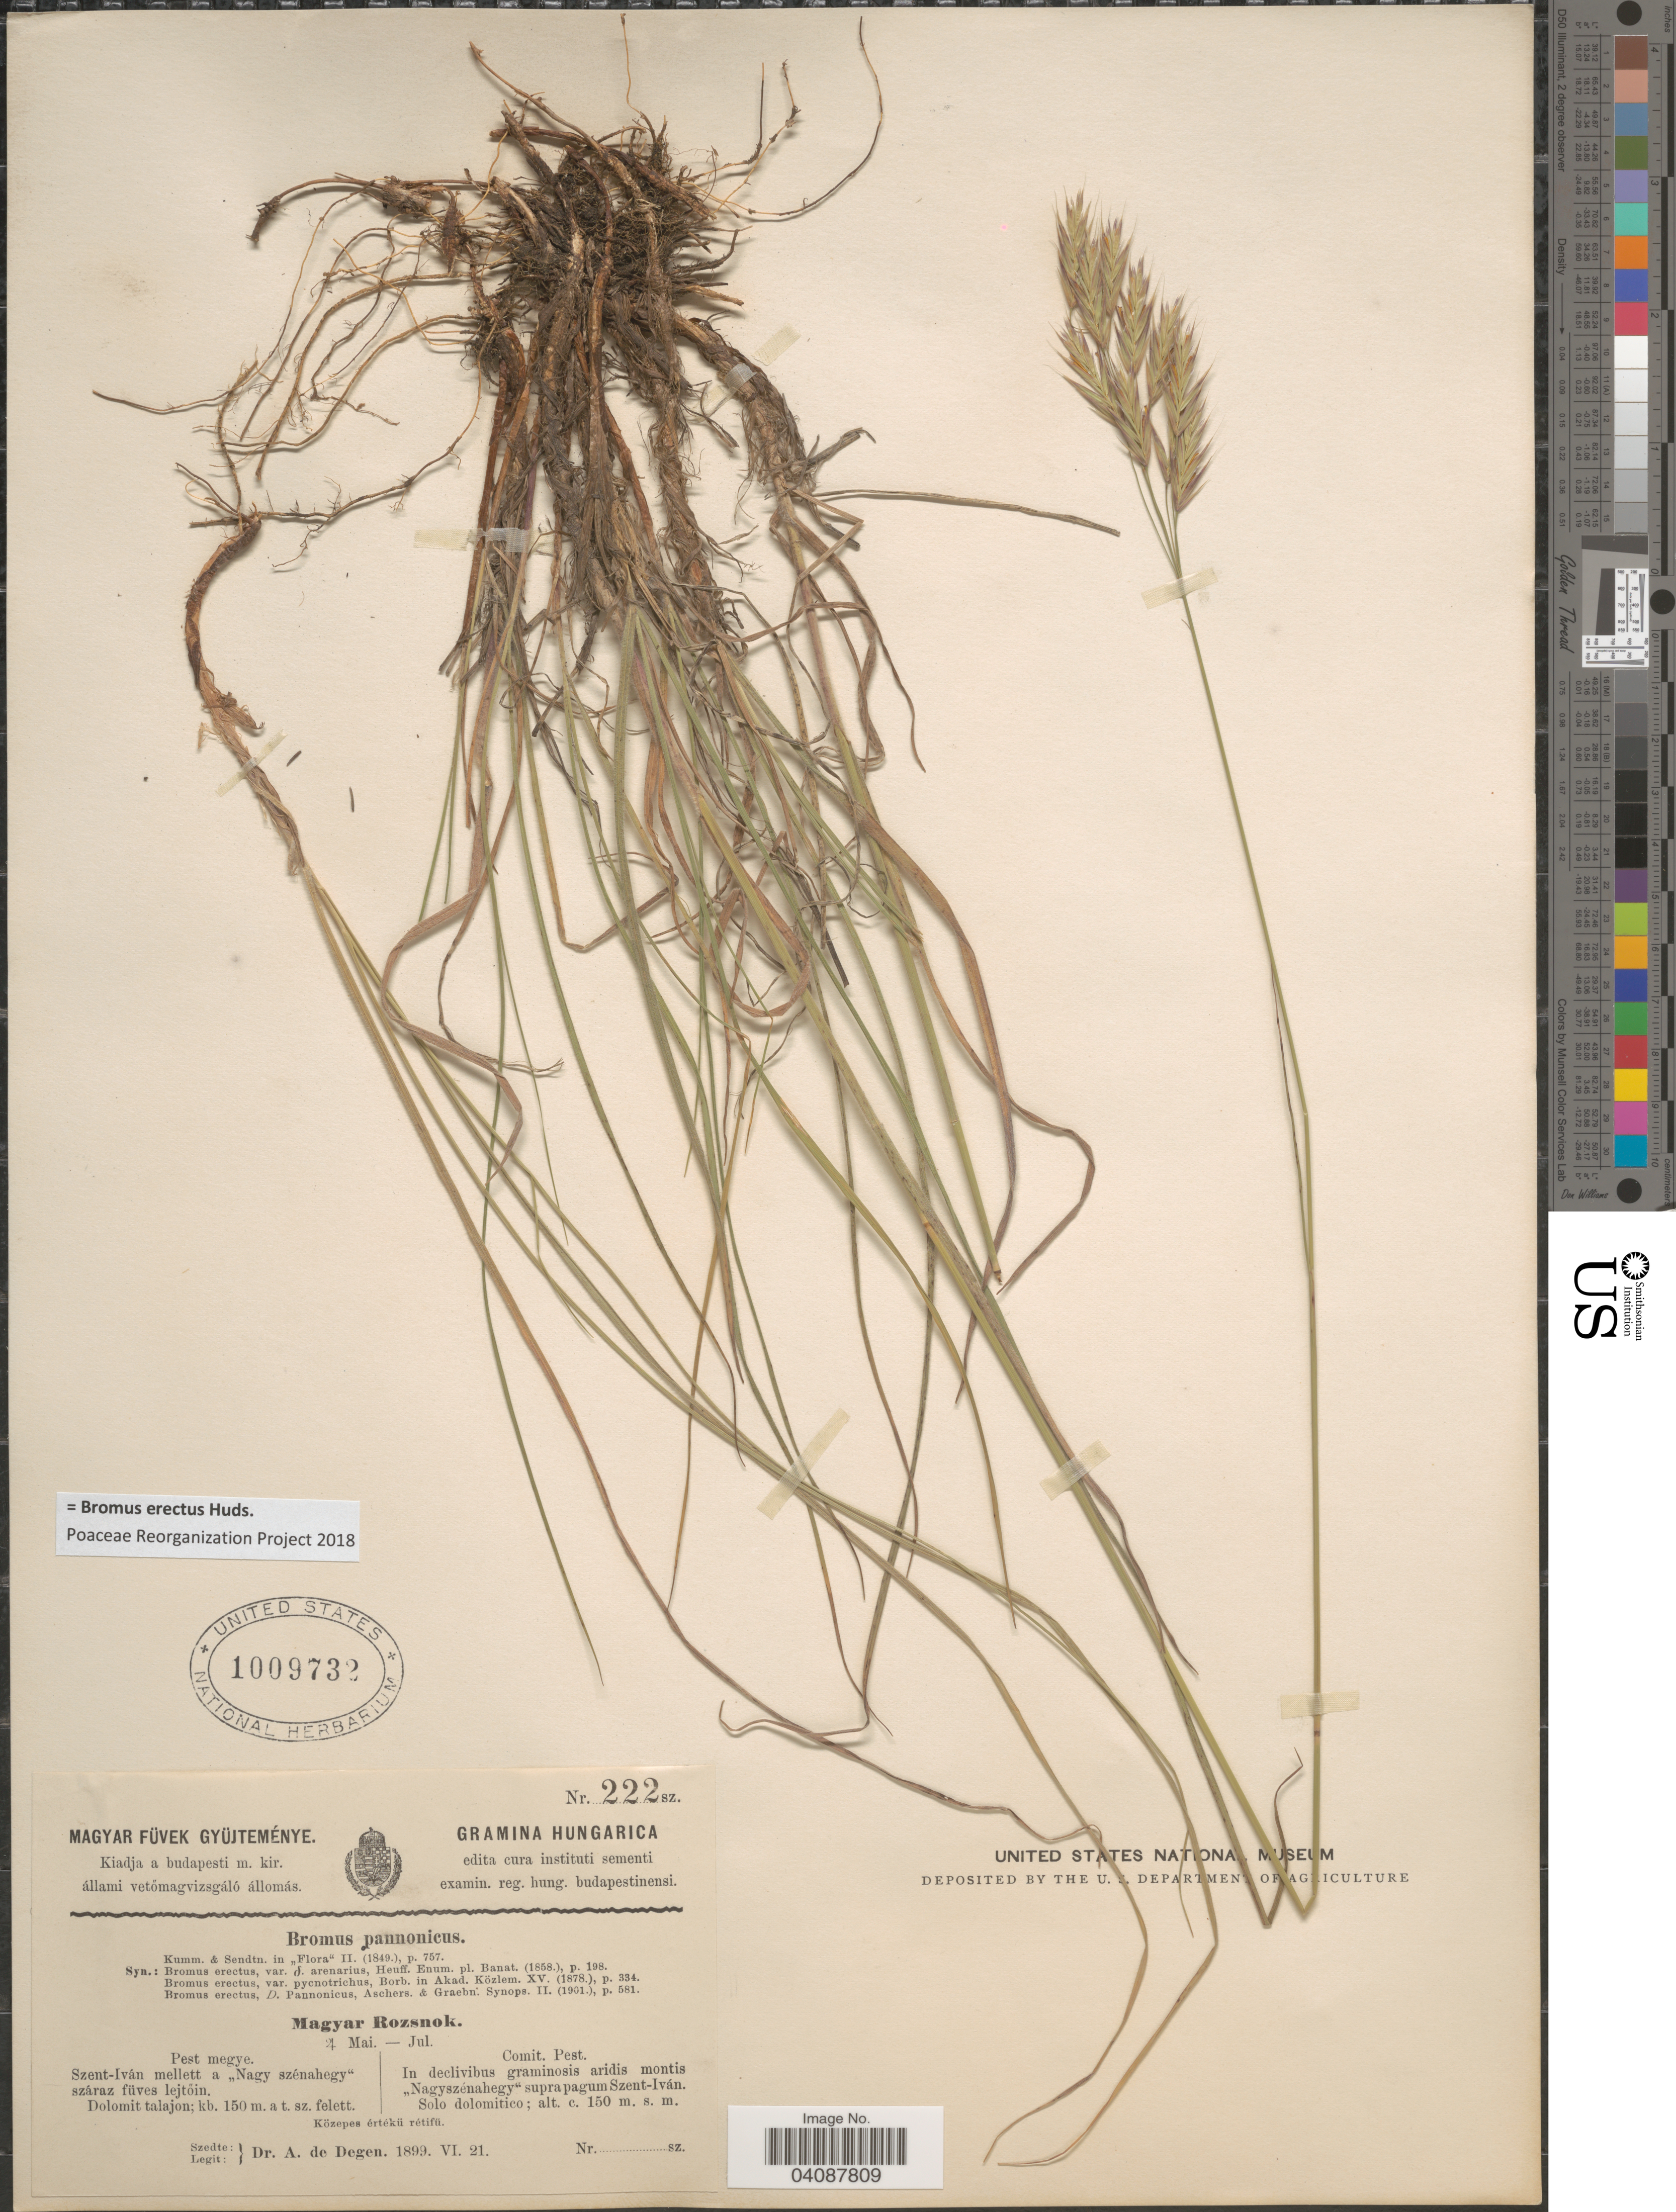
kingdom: Plantae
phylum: Tracheophyta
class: Liliopsida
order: Poales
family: Poaceae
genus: Bromus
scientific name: Bromus erectus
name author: Huds.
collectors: A. Degen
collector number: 222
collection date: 1899-06-21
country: Hungary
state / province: Pest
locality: Comit. Pest. In declivibus graminosis aridis montis "Nagyszenahegy" supra pagum Szent-Iván.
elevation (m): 150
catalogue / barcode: US 1009732